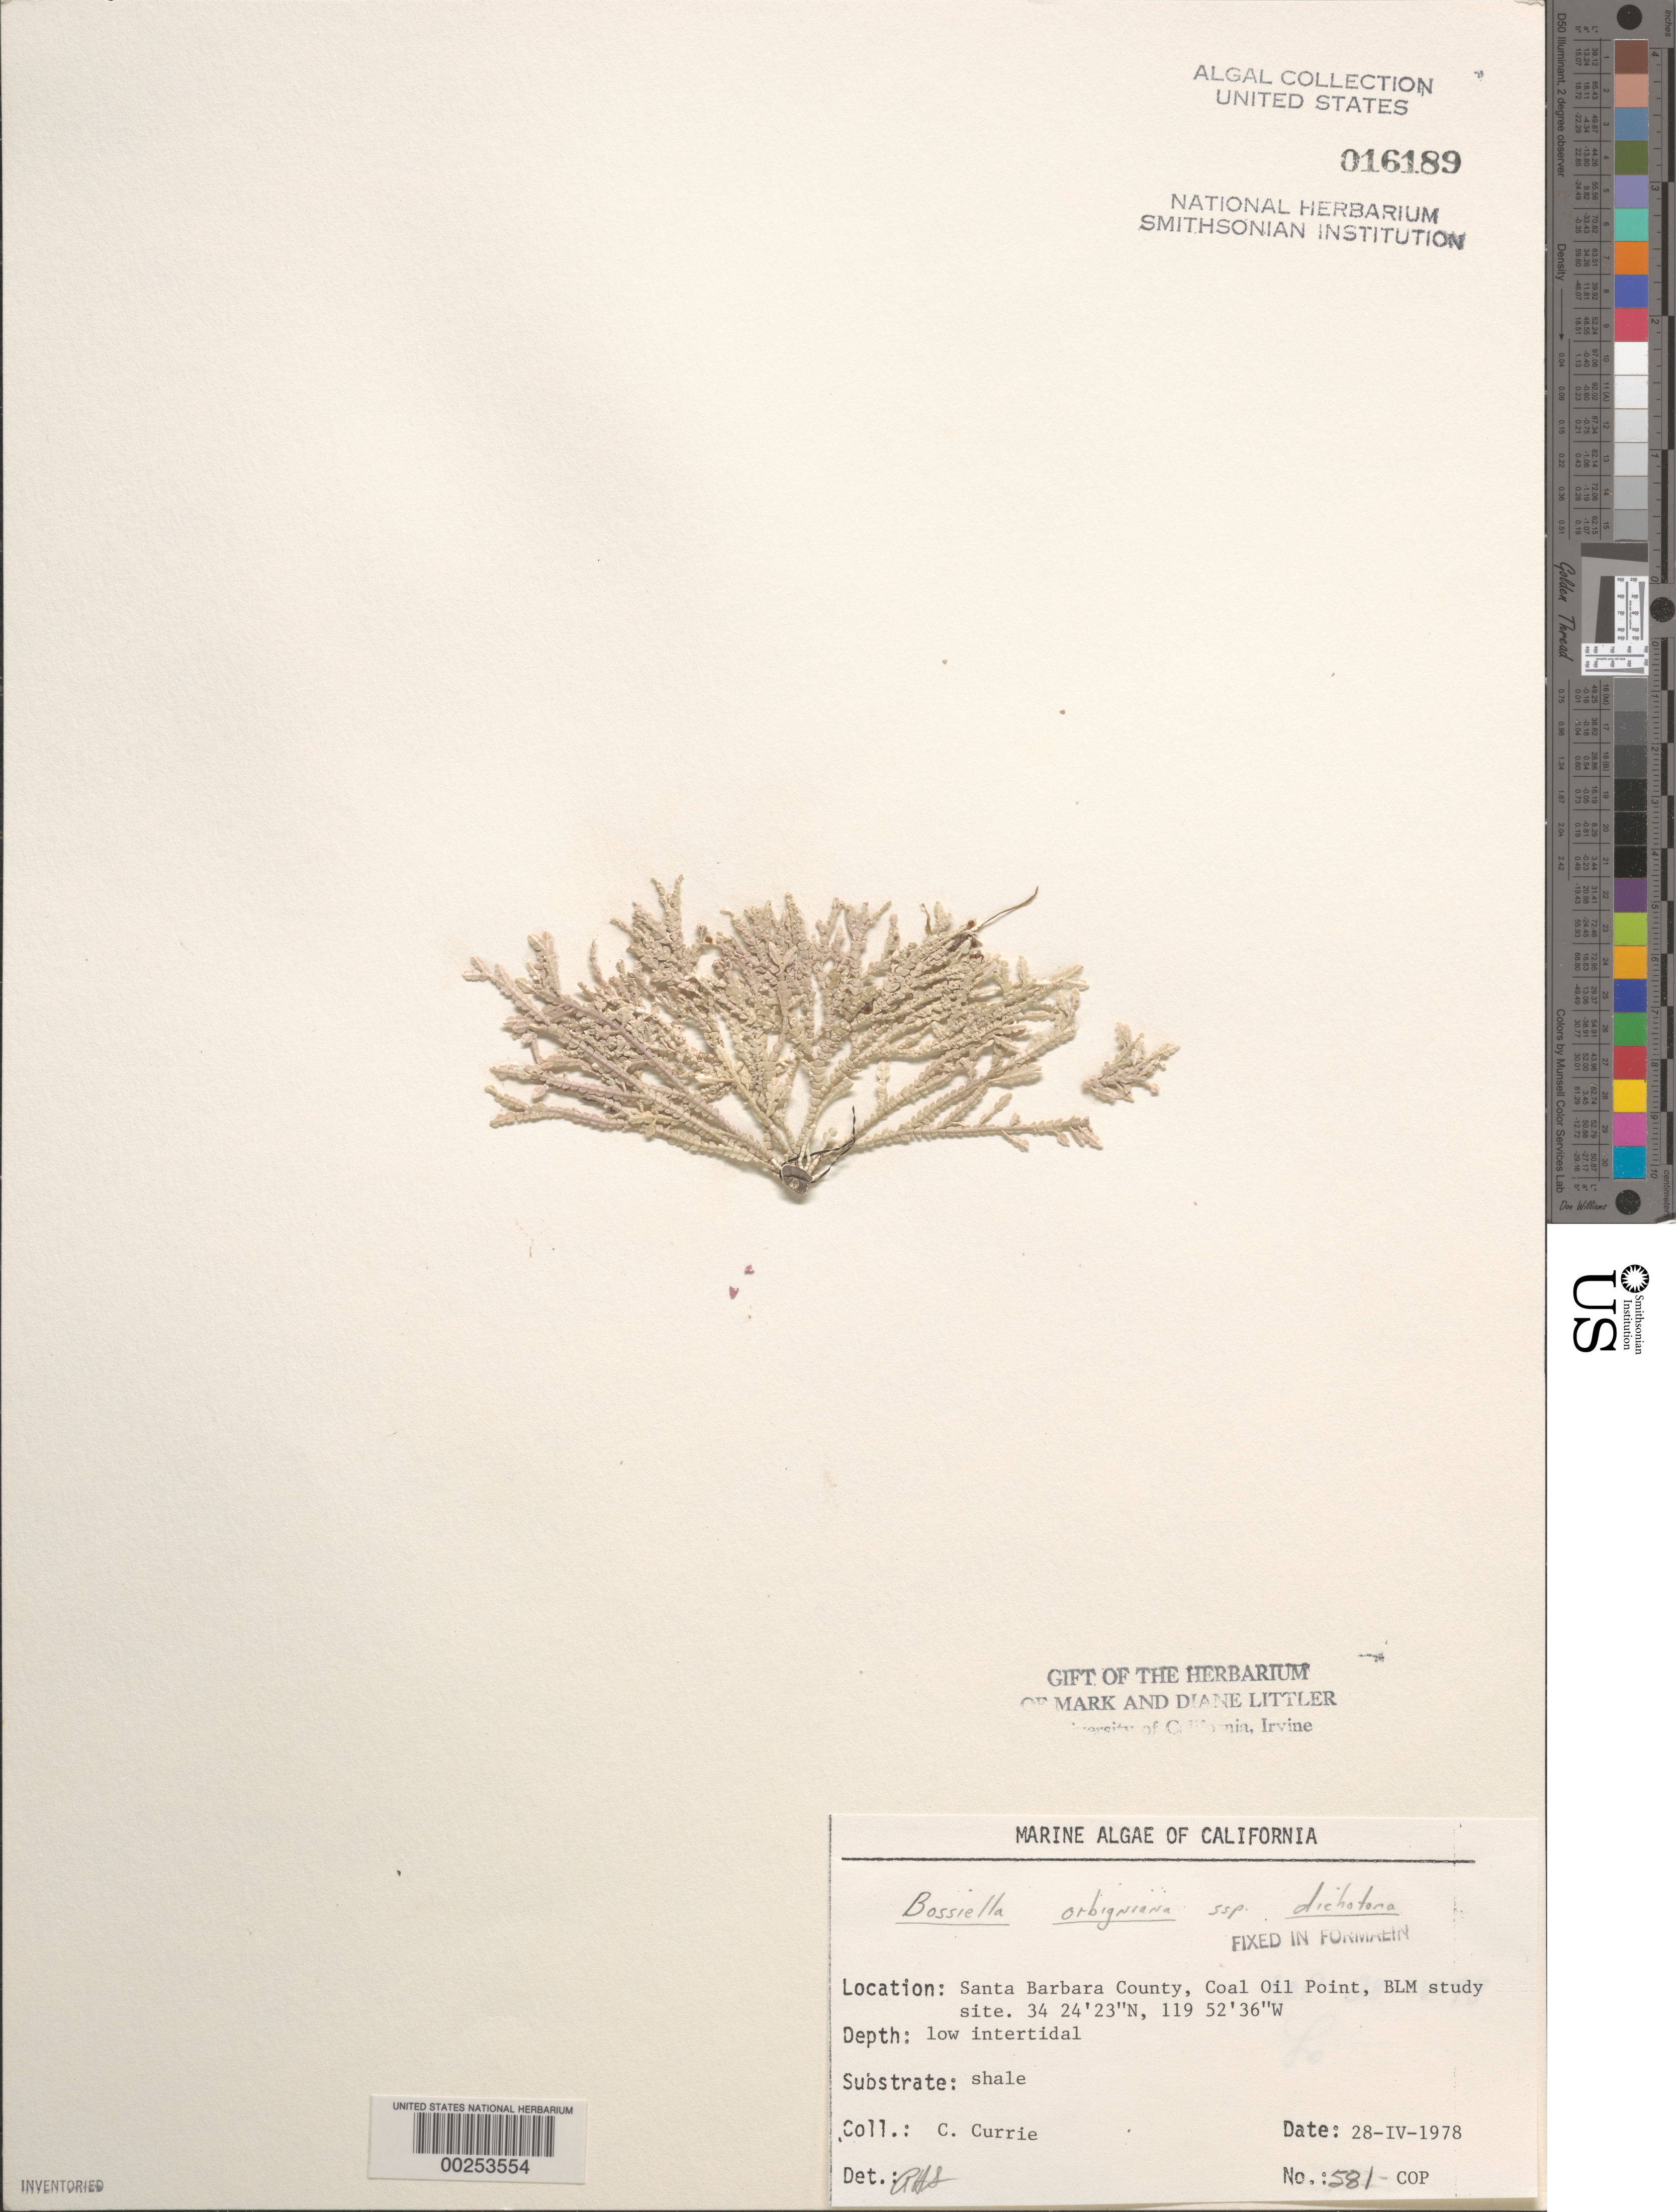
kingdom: Plantae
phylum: Rhodophyta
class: Florideophyceae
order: Corallinales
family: Corallinaceae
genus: Bossiella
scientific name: Bossiella orbigniana subsp. dichotoma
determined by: Sims, Robert H.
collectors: C. Currie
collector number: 581-cop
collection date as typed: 28 Apr 1978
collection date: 1978-04-28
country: United States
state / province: California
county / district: Santa Barbara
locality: Coal Oil Point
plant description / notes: BLM-SOCALBIGHT Rocky Intertidal Survey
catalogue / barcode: US 16189